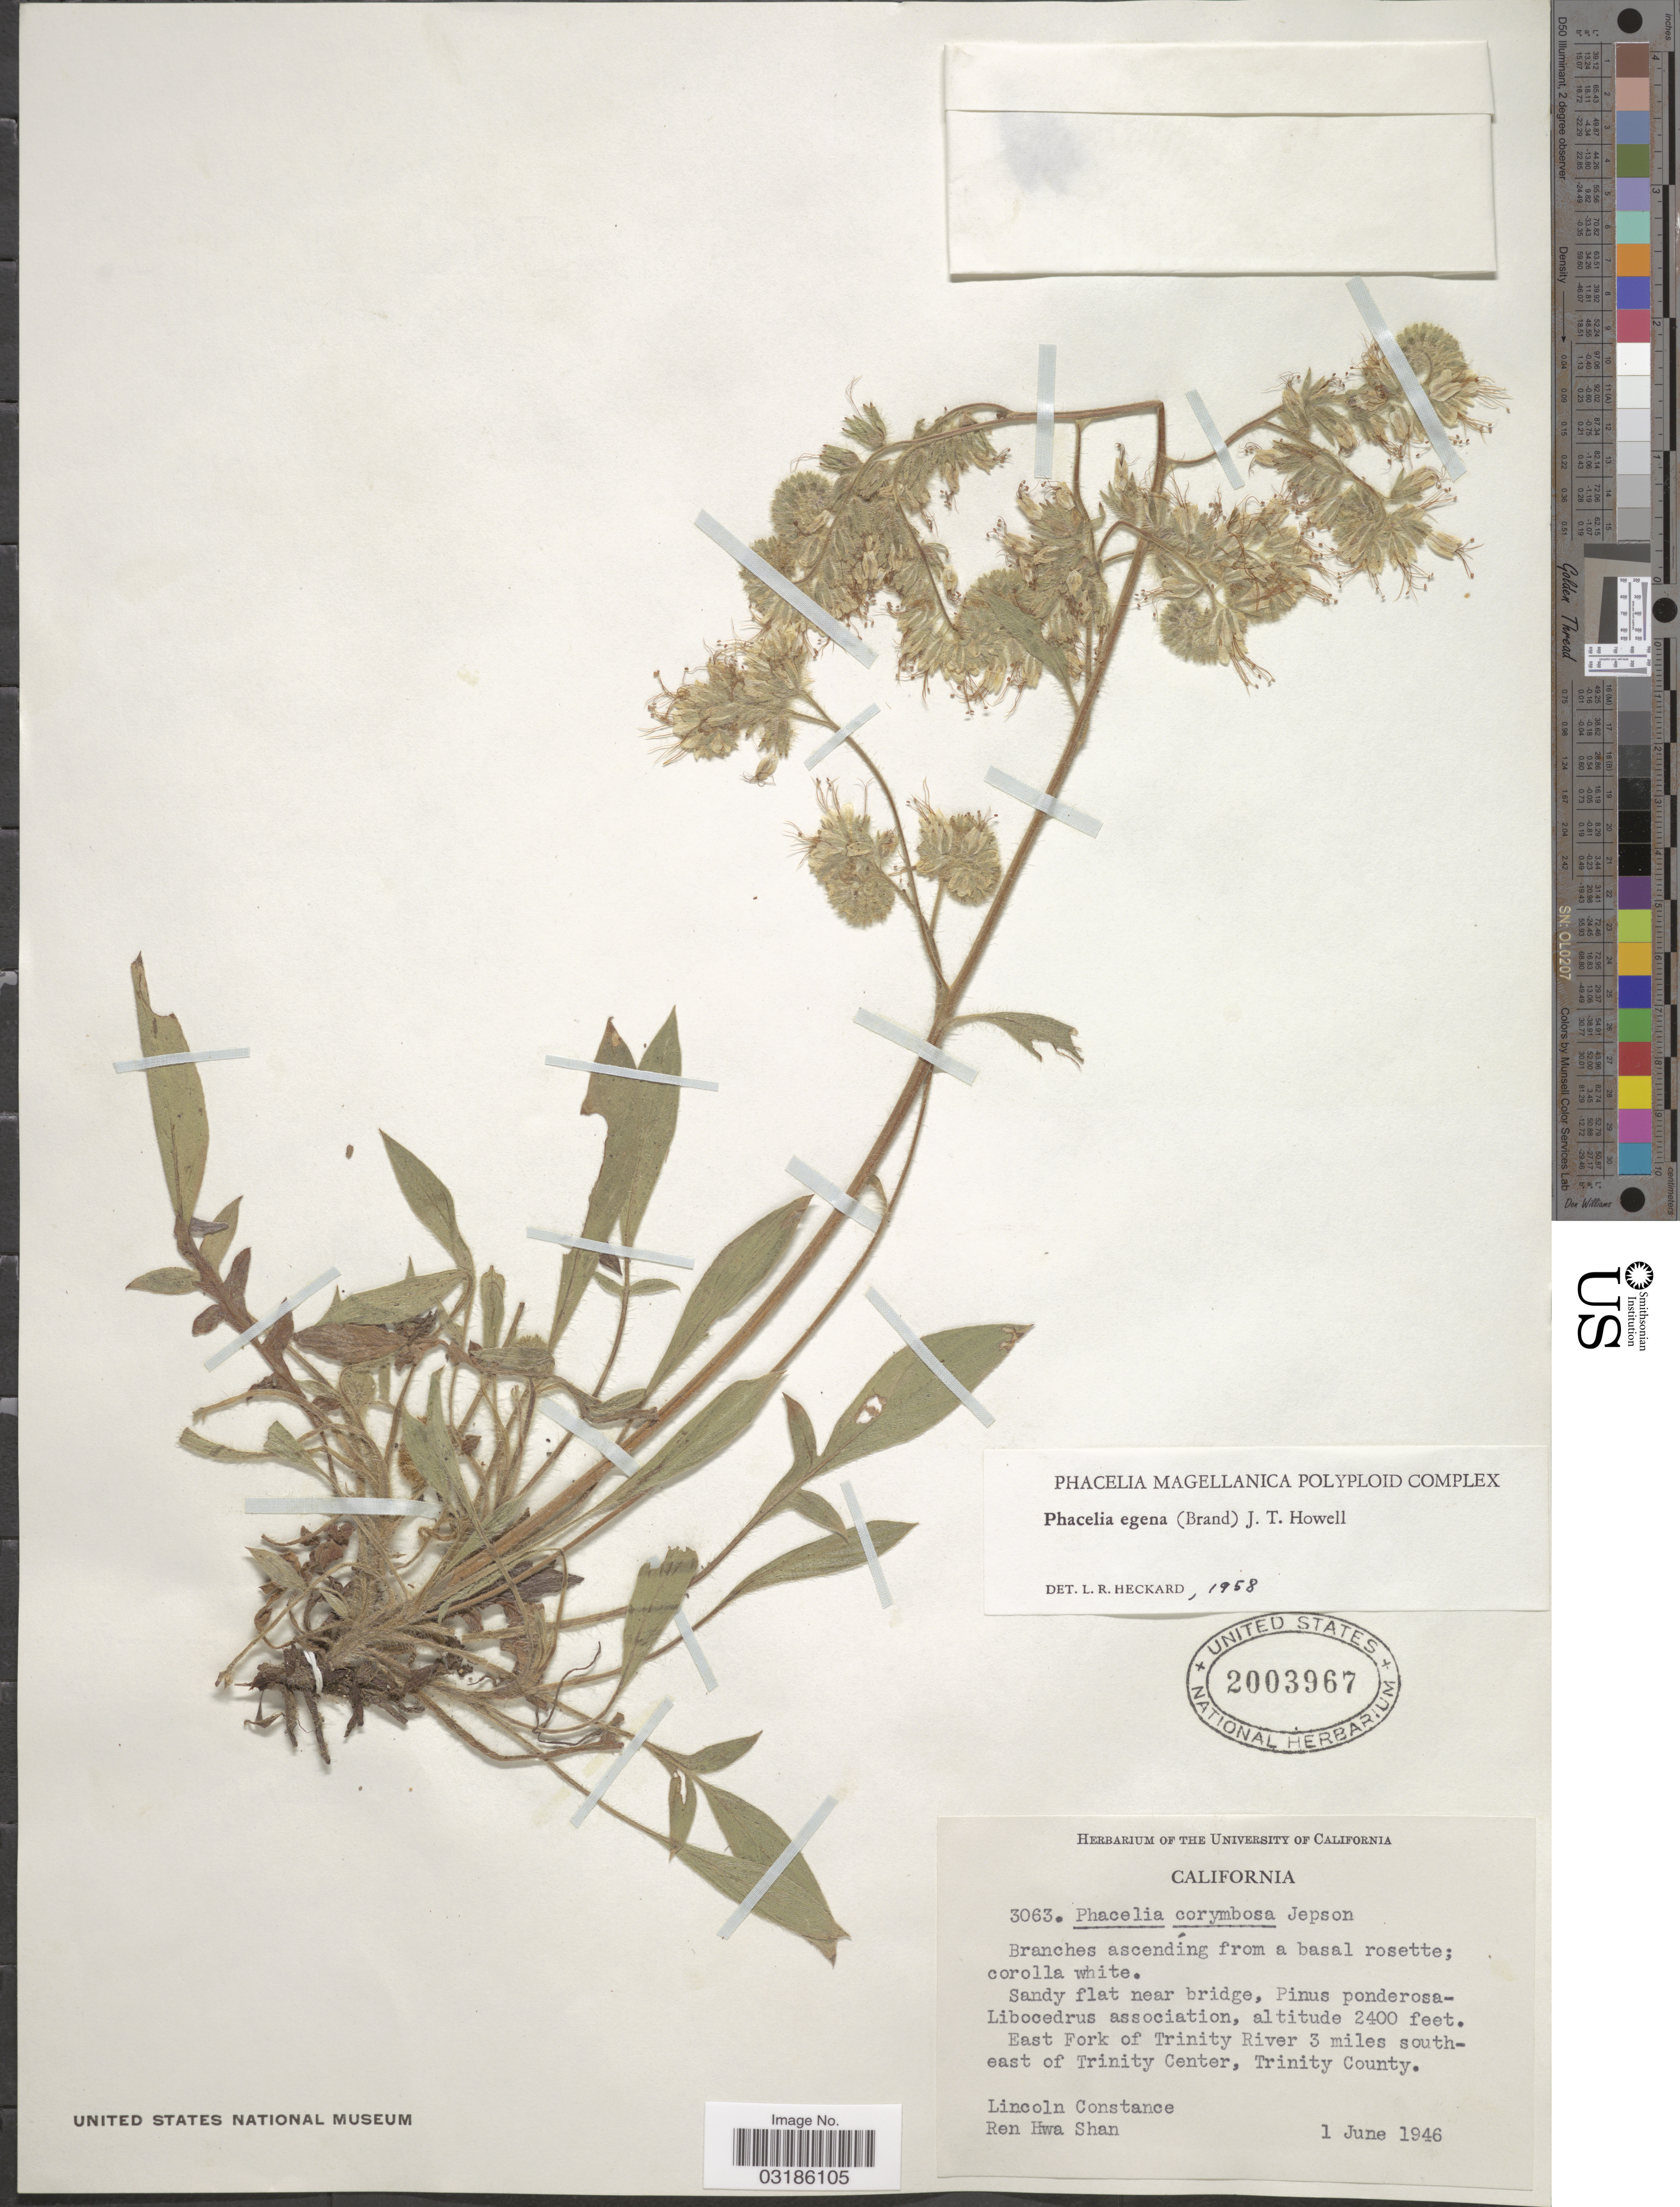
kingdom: Plantae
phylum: Tracheophyta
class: Magnoliopsida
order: Boraginales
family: Hydrophyllaceae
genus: Phacelia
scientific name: Phacelia egena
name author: (Brand) Howell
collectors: L. Constance & R. Shan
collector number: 3063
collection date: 1946-06-01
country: United States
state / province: California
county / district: Trinity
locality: East Fork of Trinity River 3 miles southeast of Trinity Center, Trinity County.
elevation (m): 732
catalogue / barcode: US 2003967